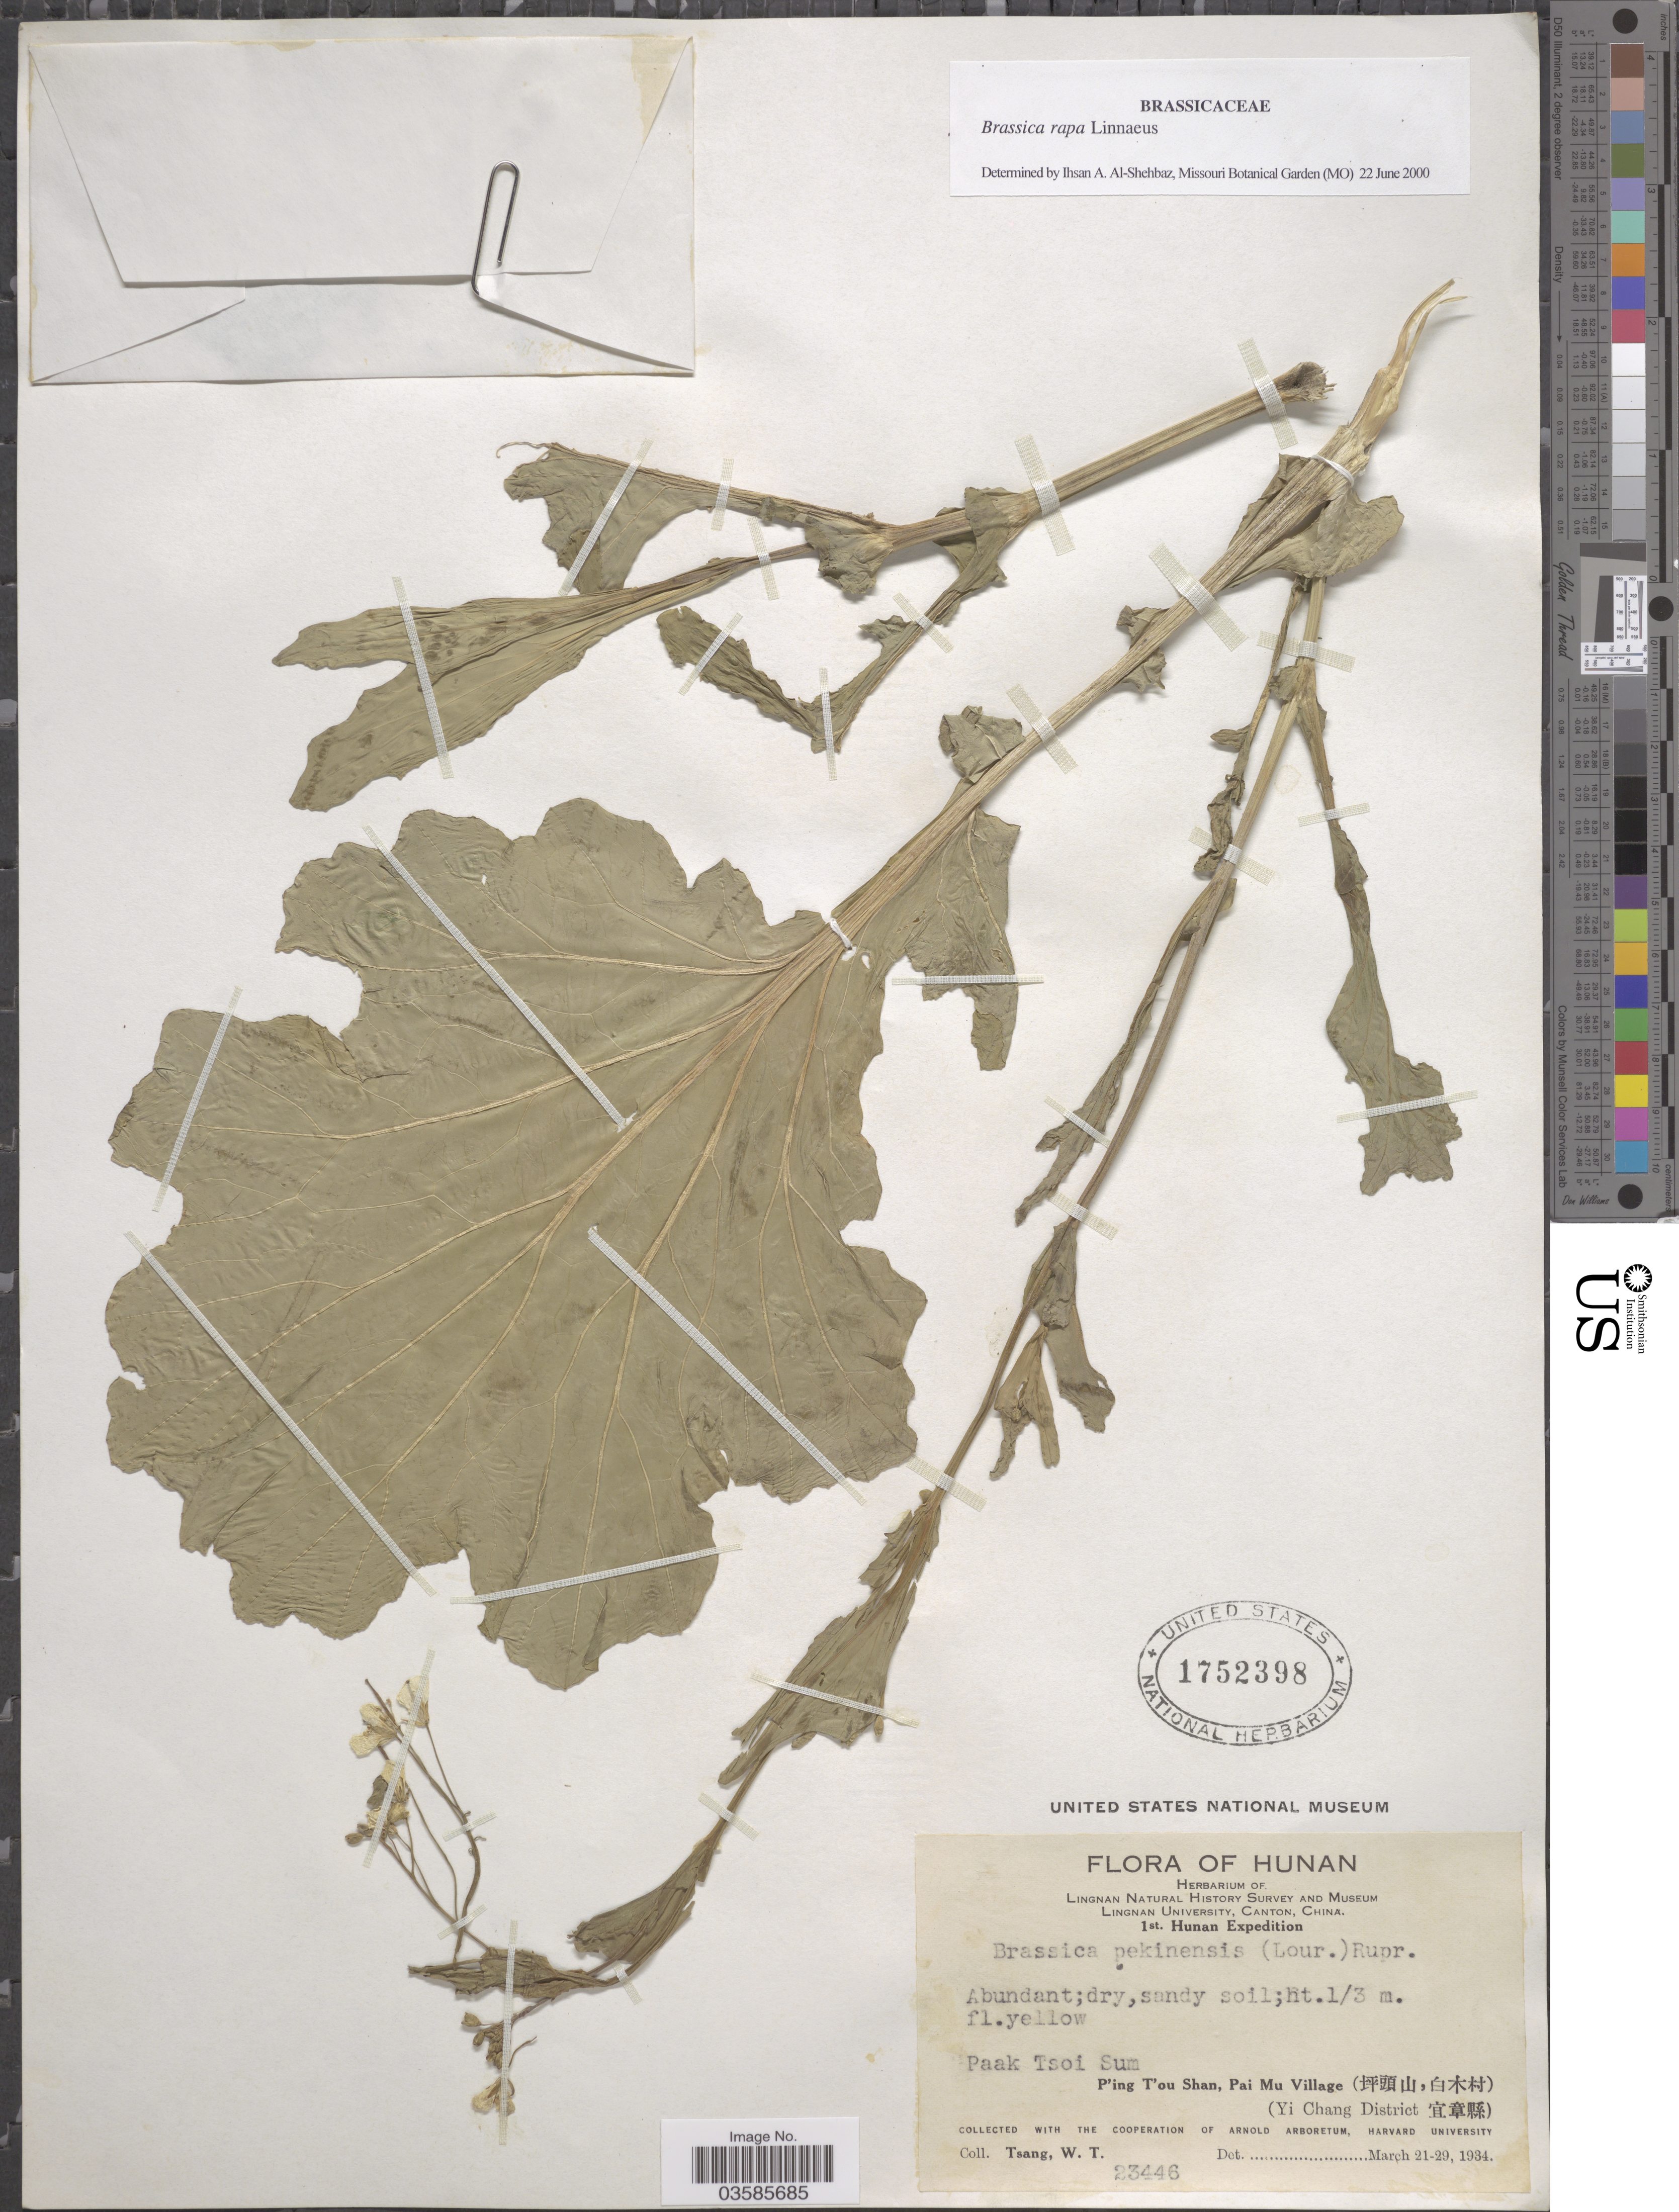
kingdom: Plantae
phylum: Tracheophyta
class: Magnoliopsida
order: Brassicales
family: Brassicaceae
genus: Brassica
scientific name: Brassica rapa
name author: L.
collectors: W. T. Tsang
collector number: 23446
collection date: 1934-03-21/1934-03-29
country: China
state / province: Hunan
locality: Paak Tsoi Sum, Ping T'ou Shan, Pai Mu Village (X), (Yi Chang District, X),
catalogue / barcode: US 1752398